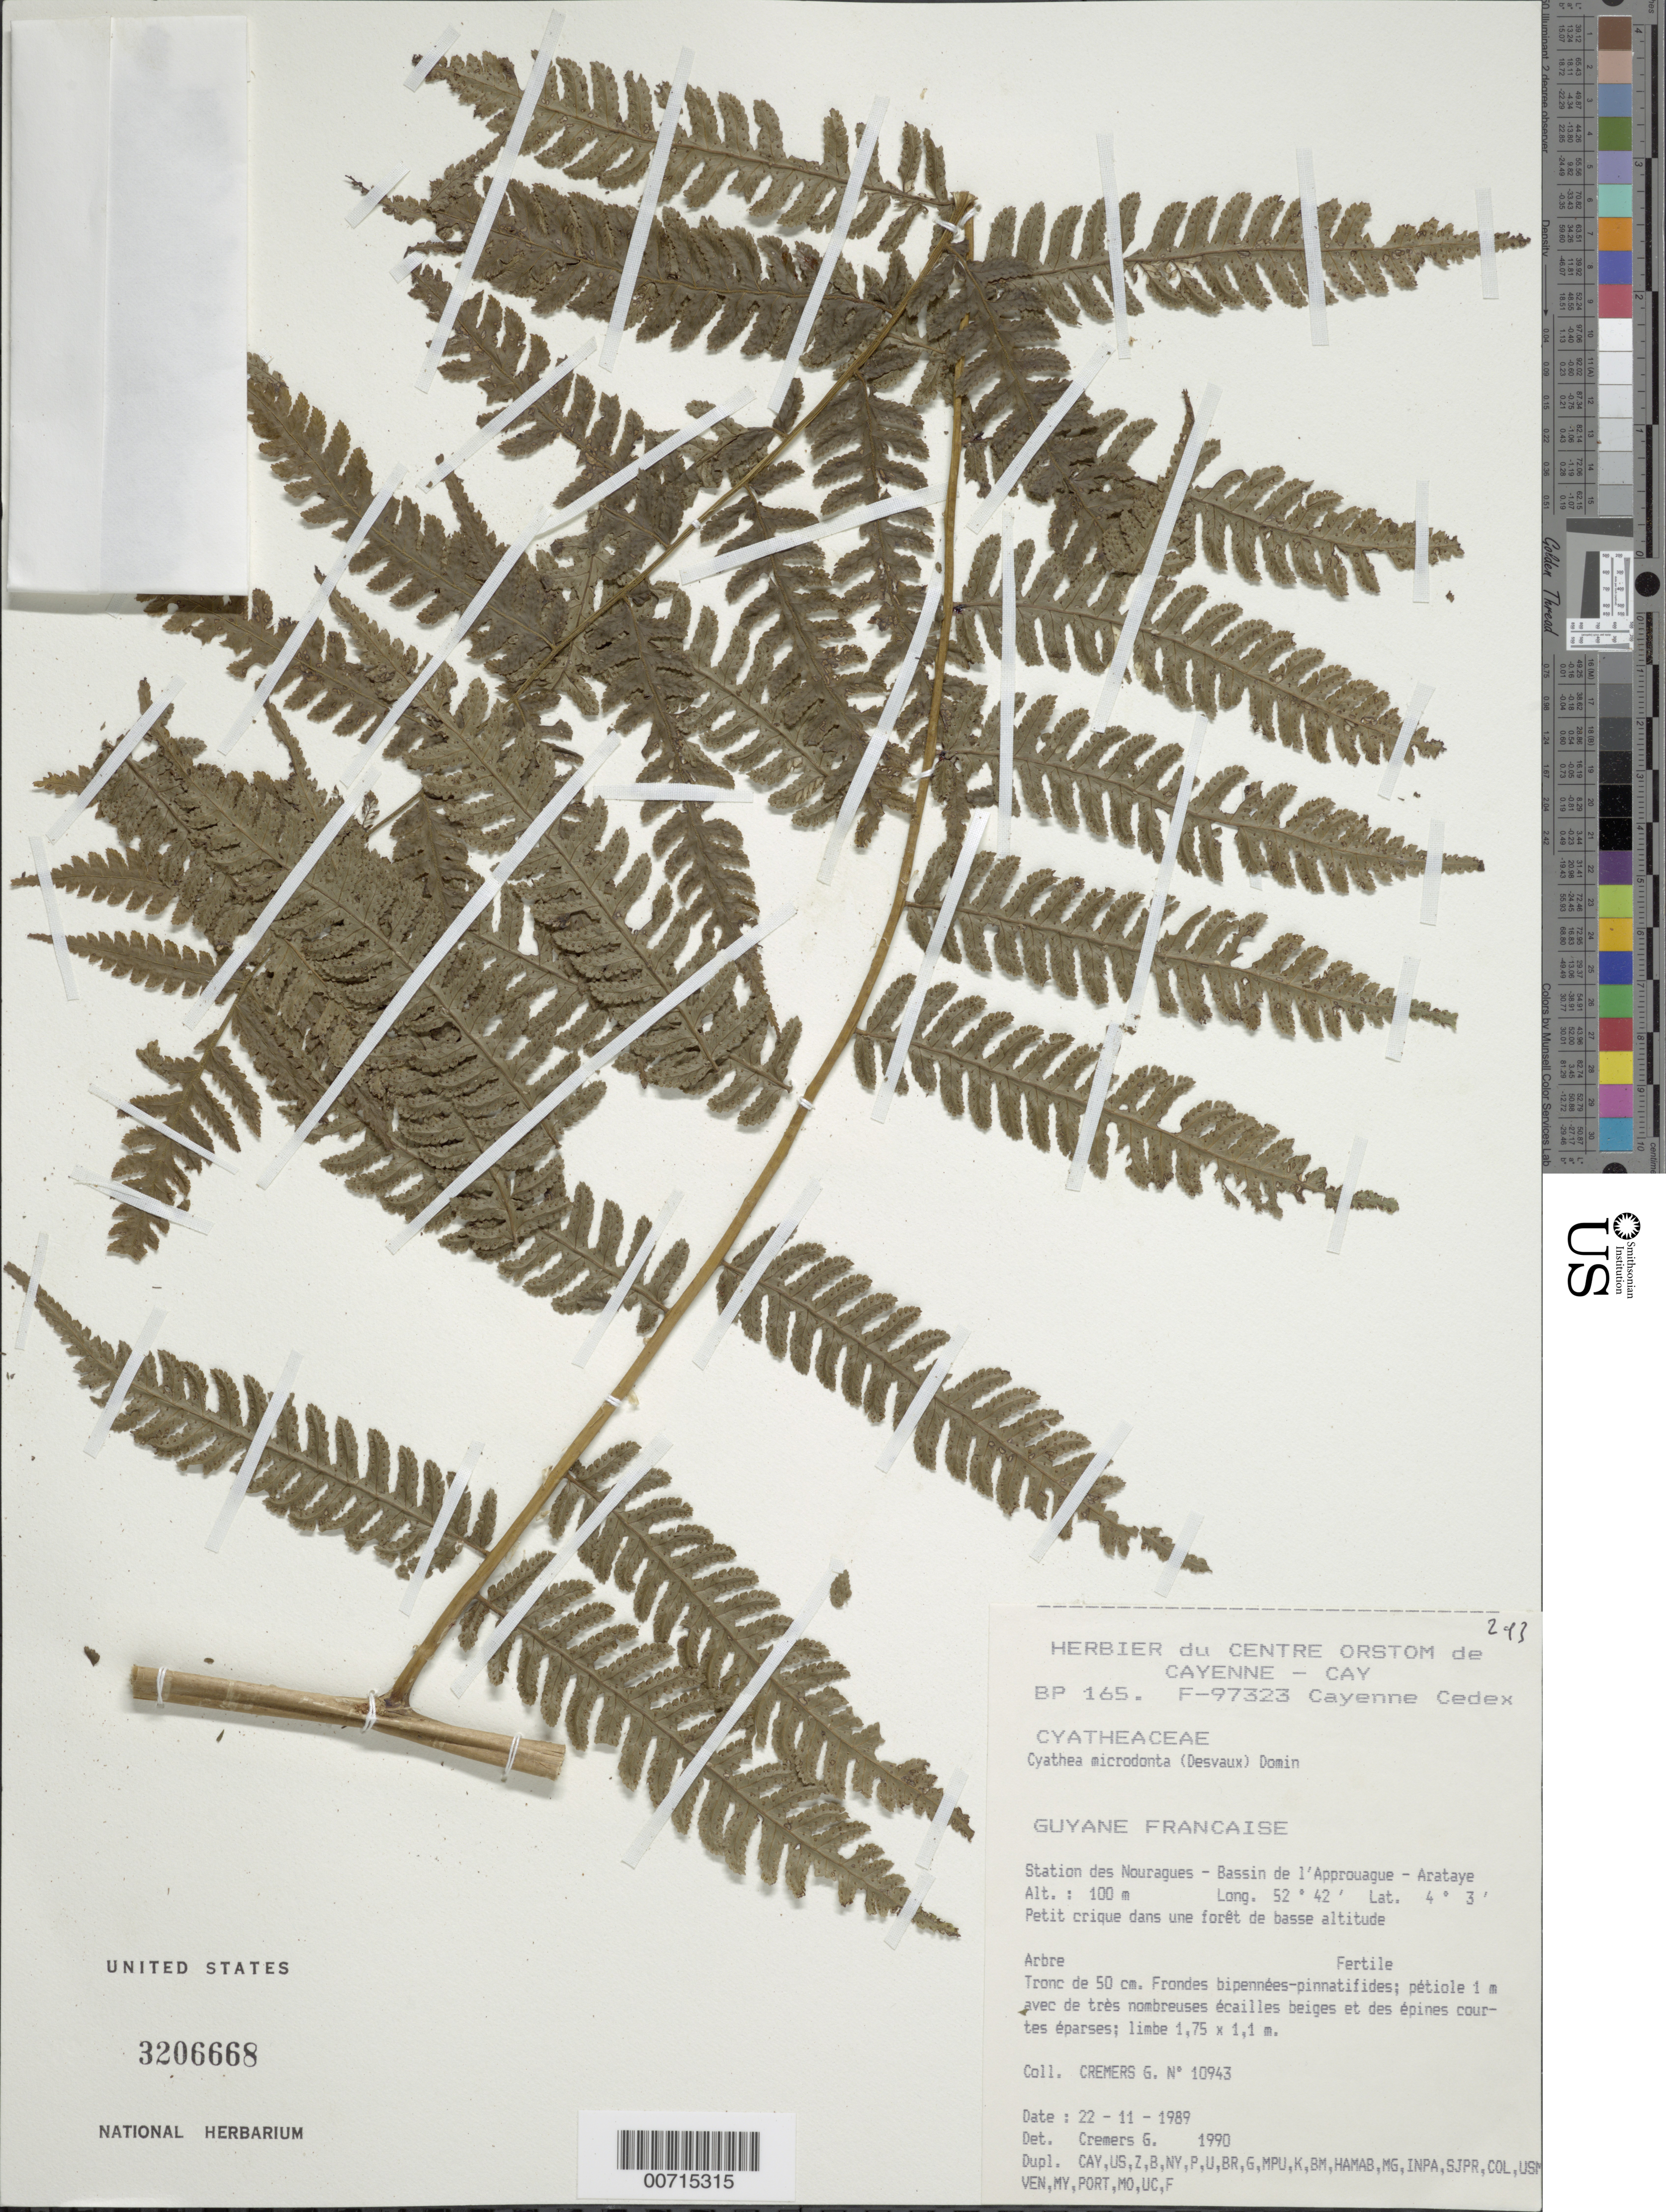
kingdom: Plantae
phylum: Tracheophyta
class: Polypodiopsida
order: Cyatheales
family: Cyatheaceae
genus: Cyathea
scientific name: Cyathea microdonta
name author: (Desv.) Domin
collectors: G. Cremers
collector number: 10934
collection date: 1989-11-22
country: French Guiana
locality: Guyane Francaise, Station des Nouragues - Bassin de l'Approuague - Arataye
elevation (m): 100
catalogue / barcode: US 3206668